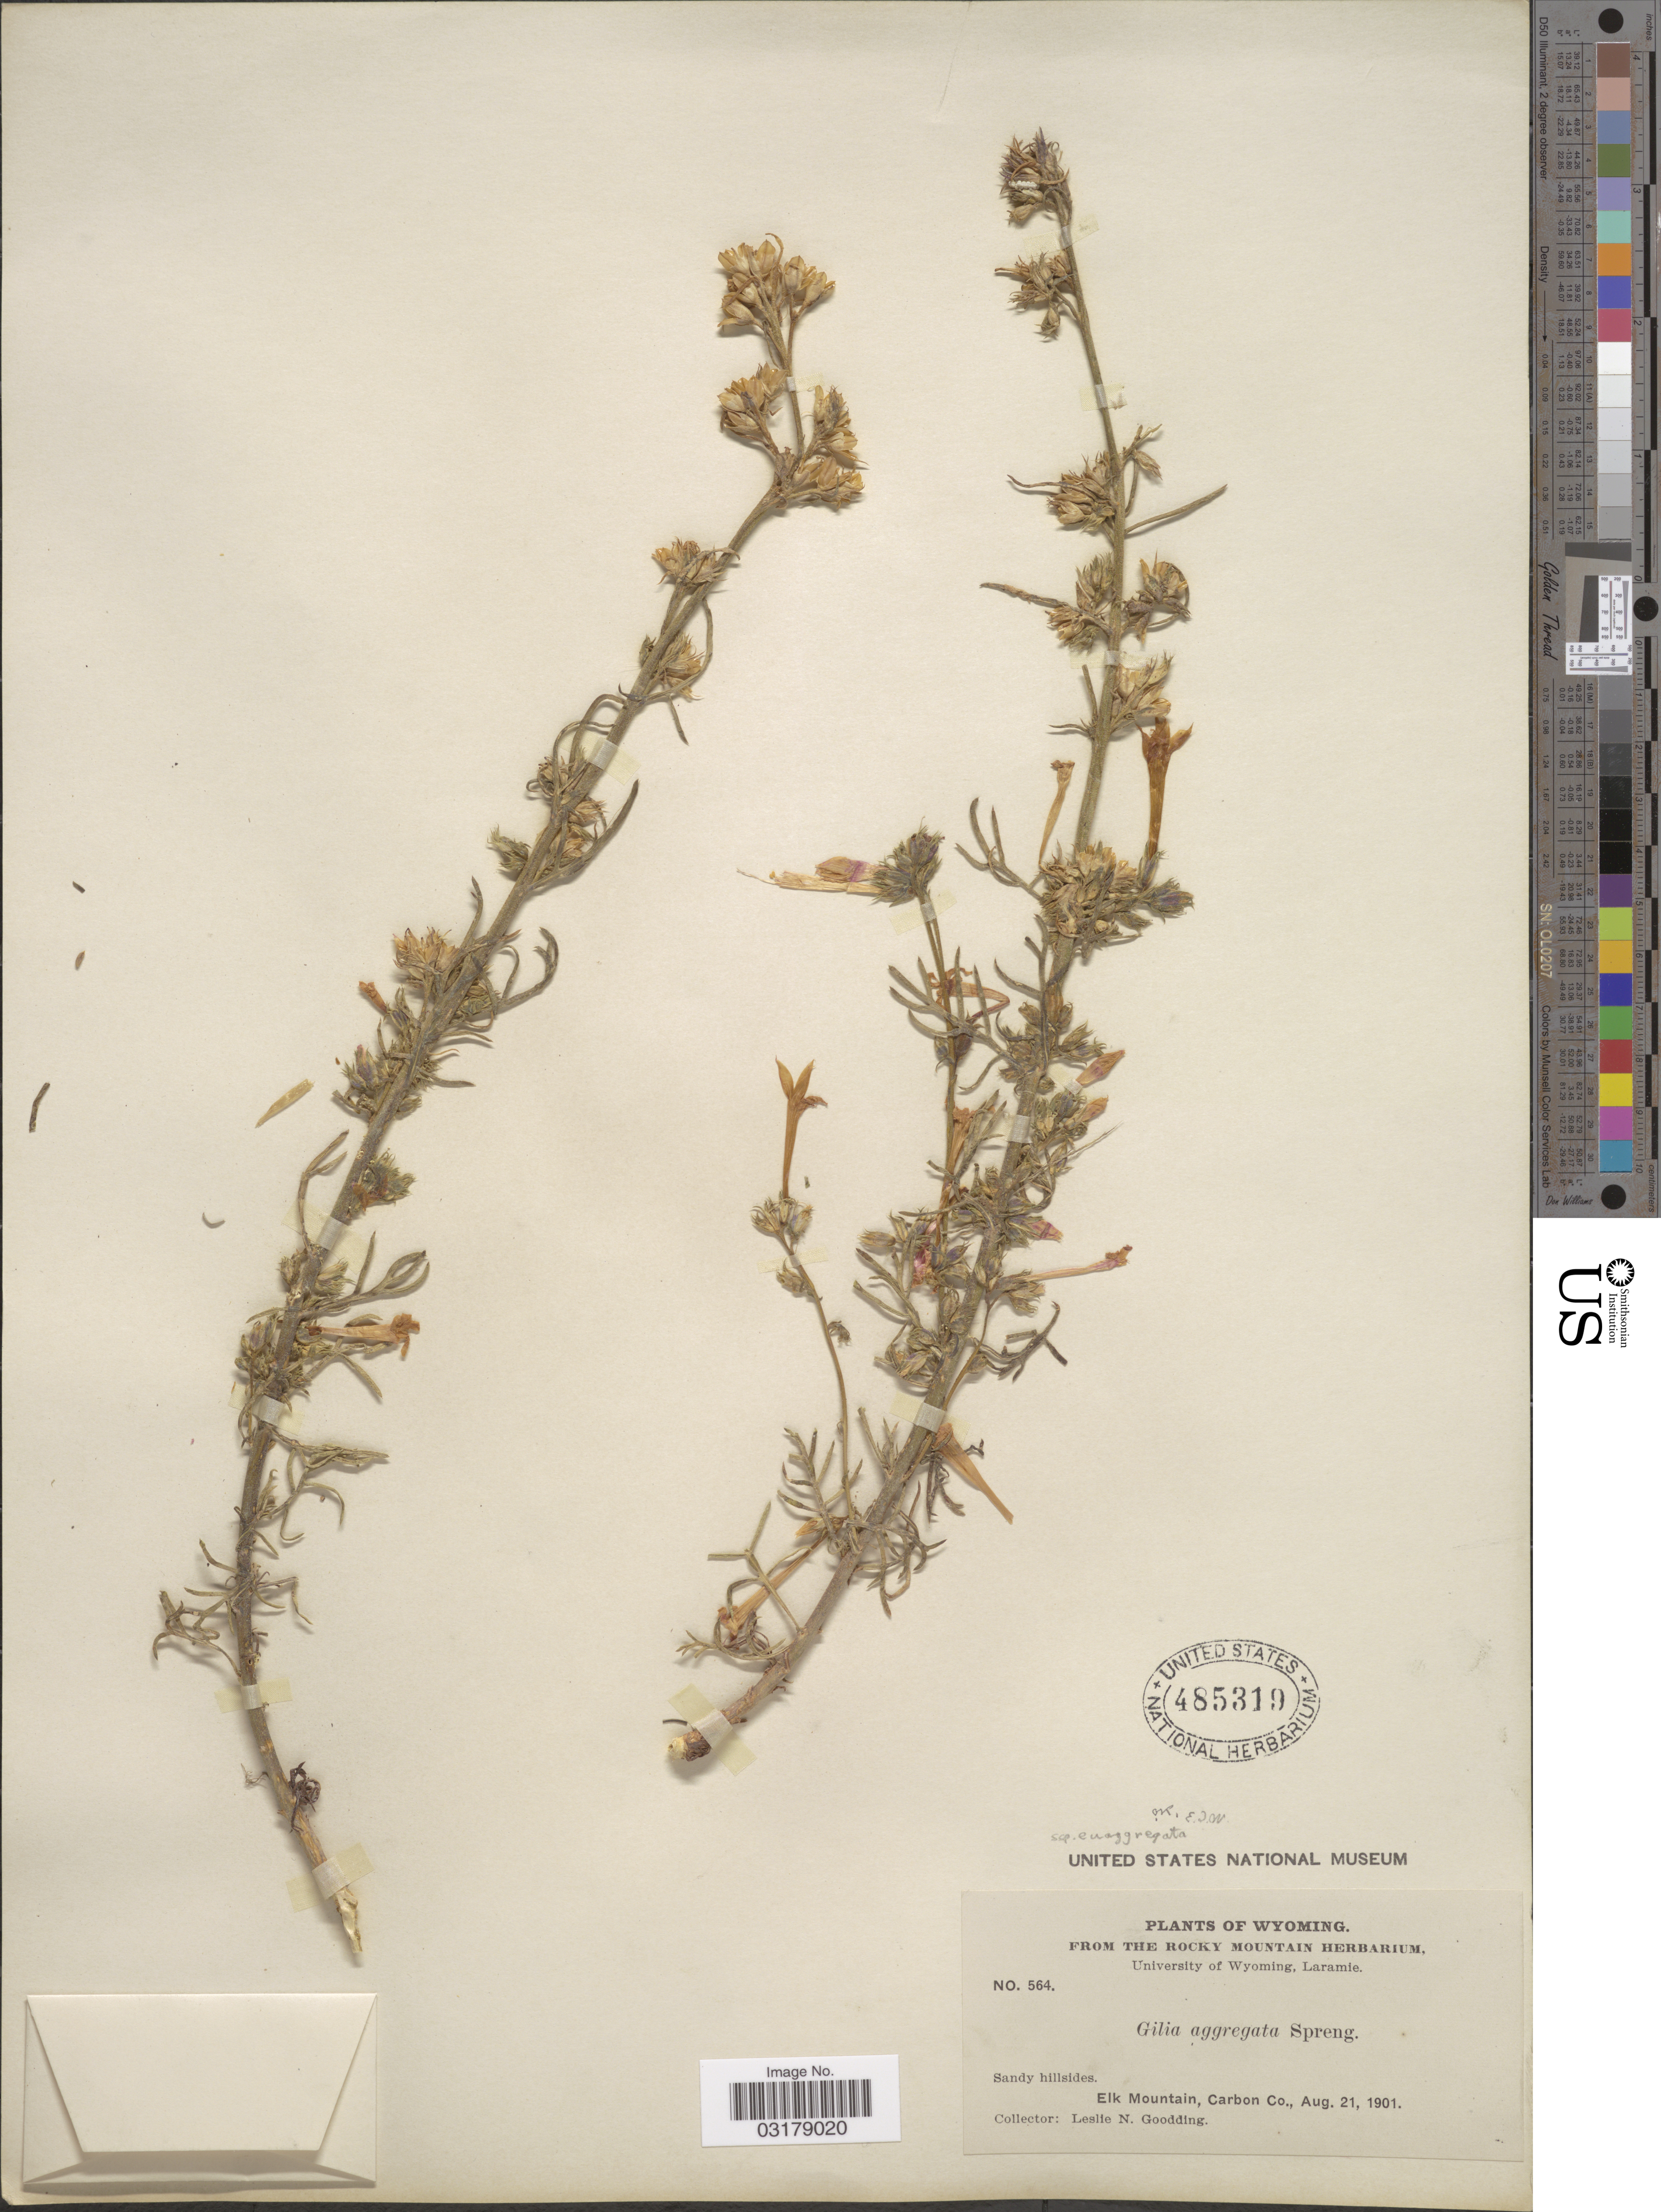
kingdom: Plantae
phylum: Tracheophyta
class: Magnoliopsida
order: Ericales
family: Polemoniaceae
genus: Ipomopsis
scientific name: Ipomopsis aggregata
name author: (Pursh) V.E. Grant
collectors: L. N. Goodding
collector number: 564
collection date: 1901-08-21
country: United States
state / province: Wyoming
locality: Elk Mountain, Carbon Co.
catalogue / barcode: US 485319